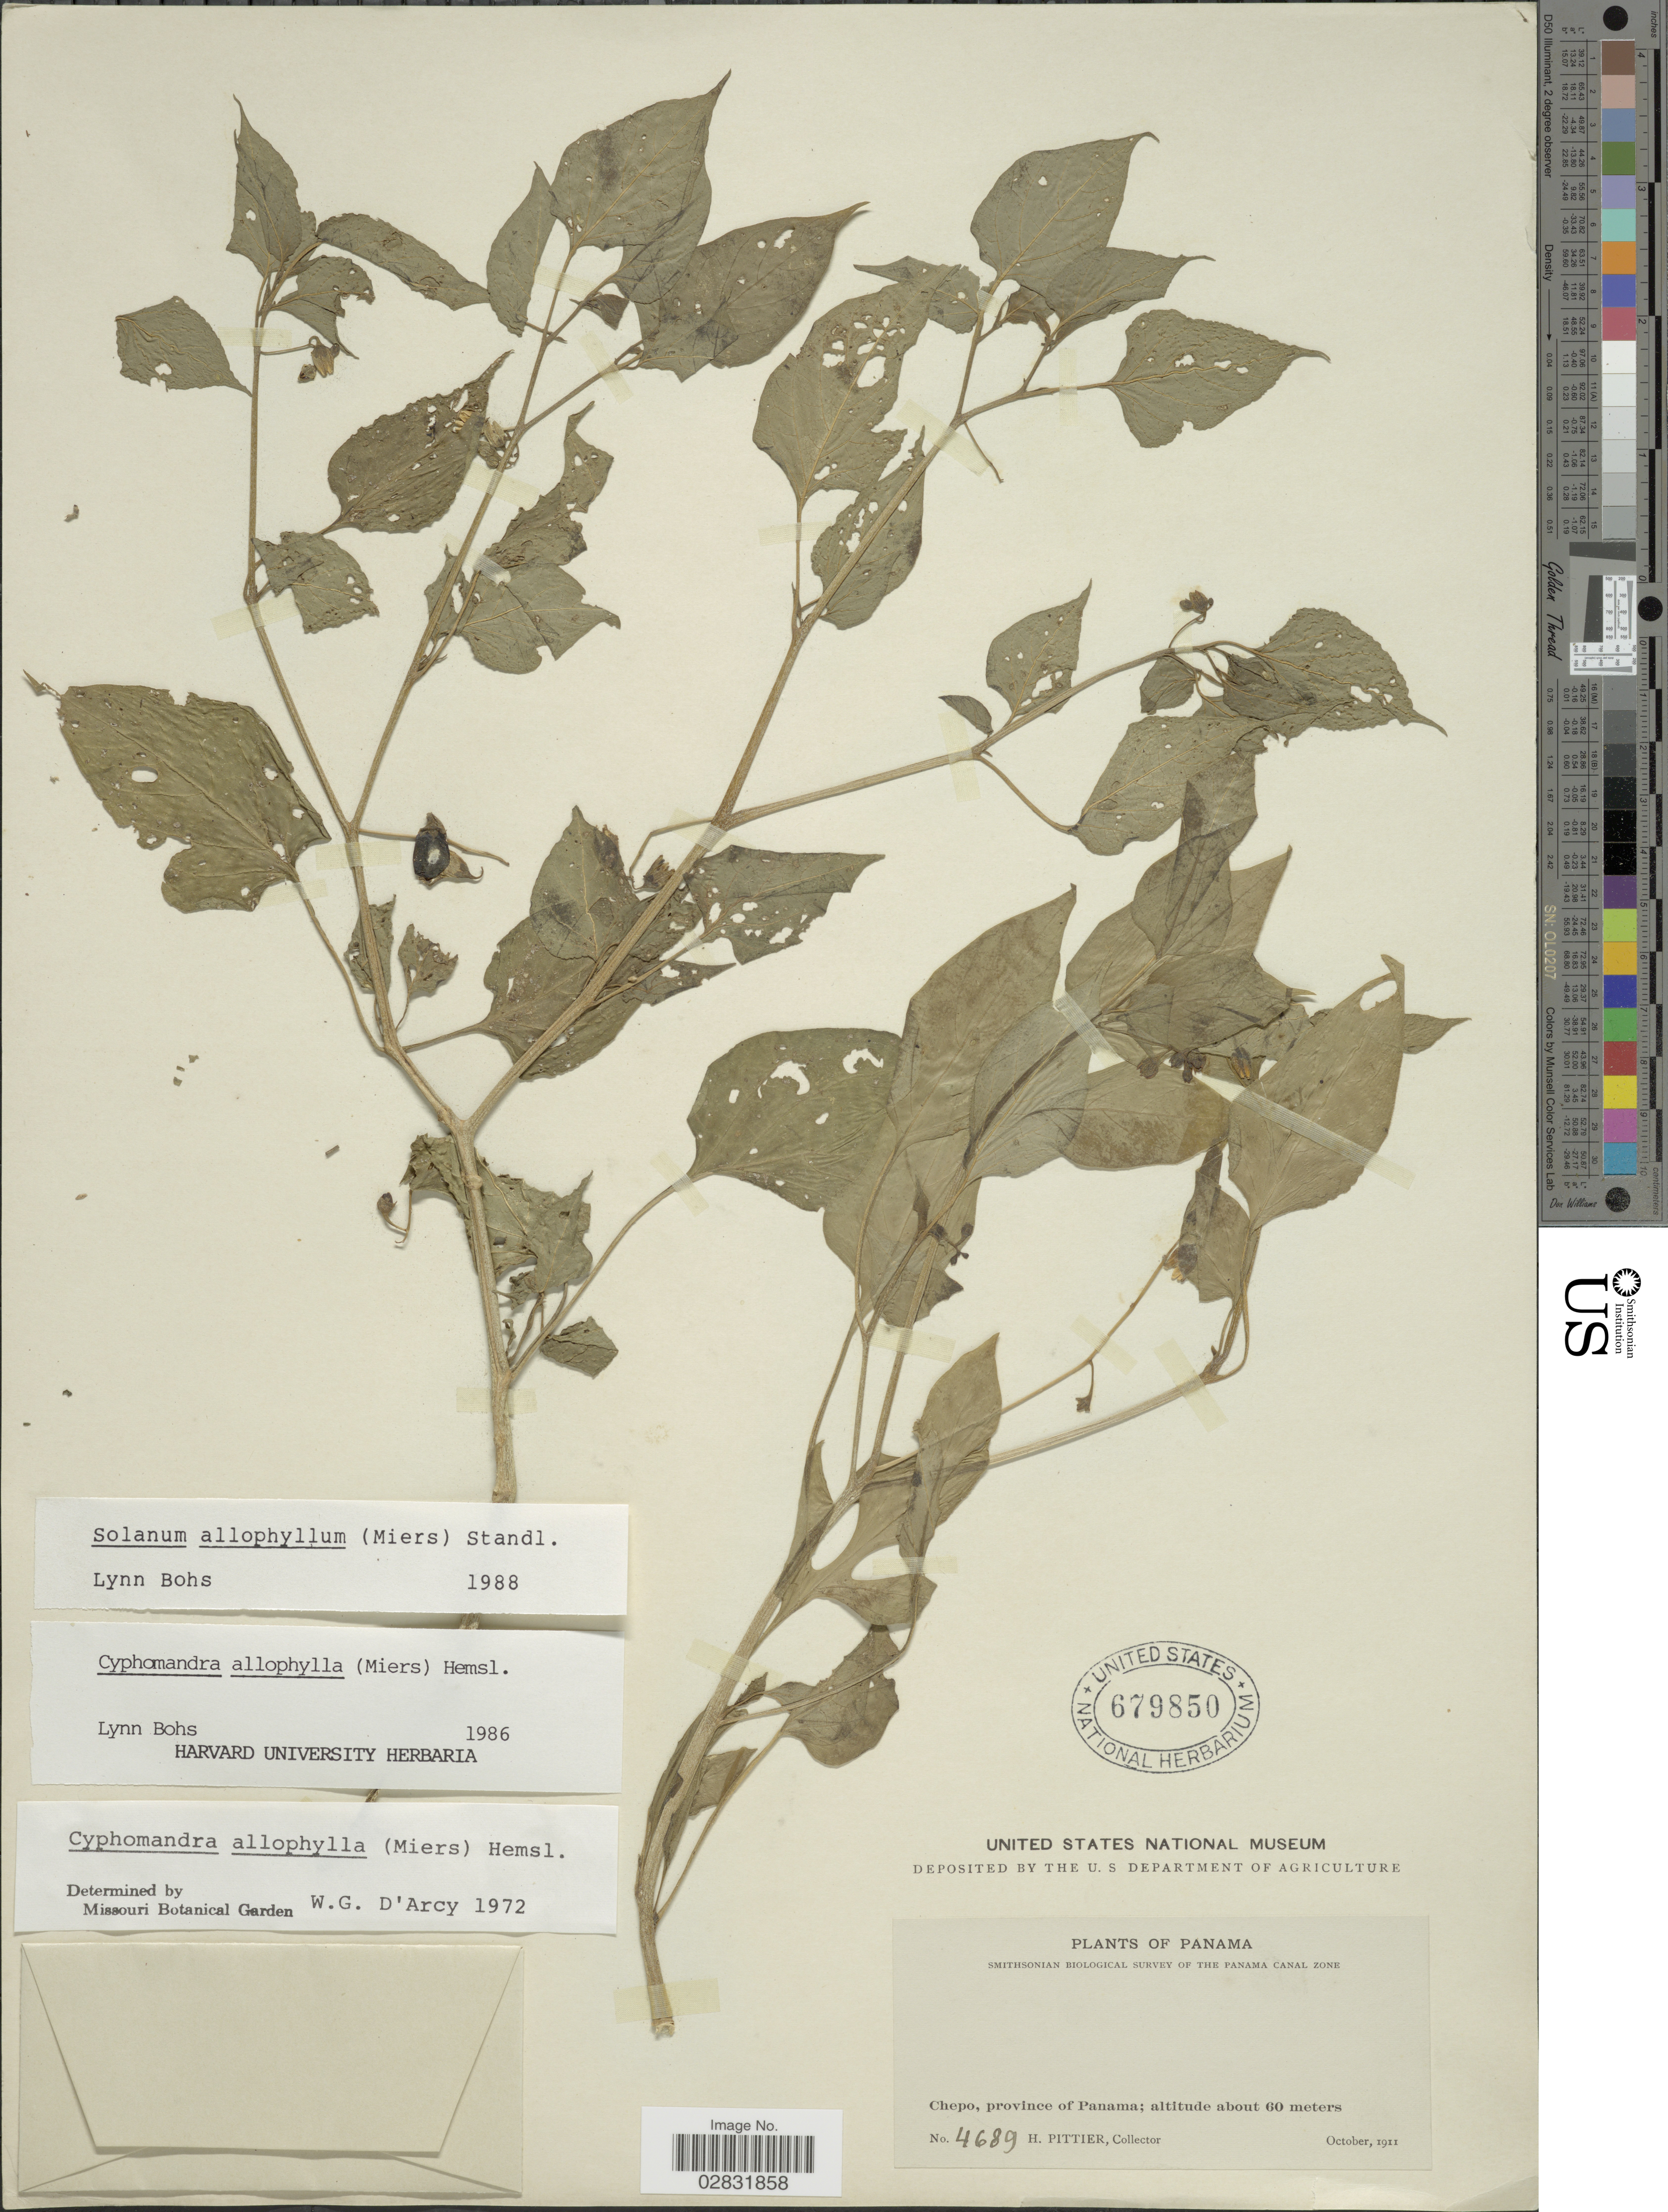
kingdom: Plantae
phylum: Tracheophyta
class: Magnoliopsida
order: Solanales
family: Solanaceae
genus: Solanum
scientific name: Solanum allophyllum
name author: (Miers) Sendtn.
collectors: H. F. Pittier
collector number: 4689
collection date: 1911-10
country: Panama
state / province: Panamá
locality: Chepo.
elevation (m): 60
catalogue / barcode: US 679850